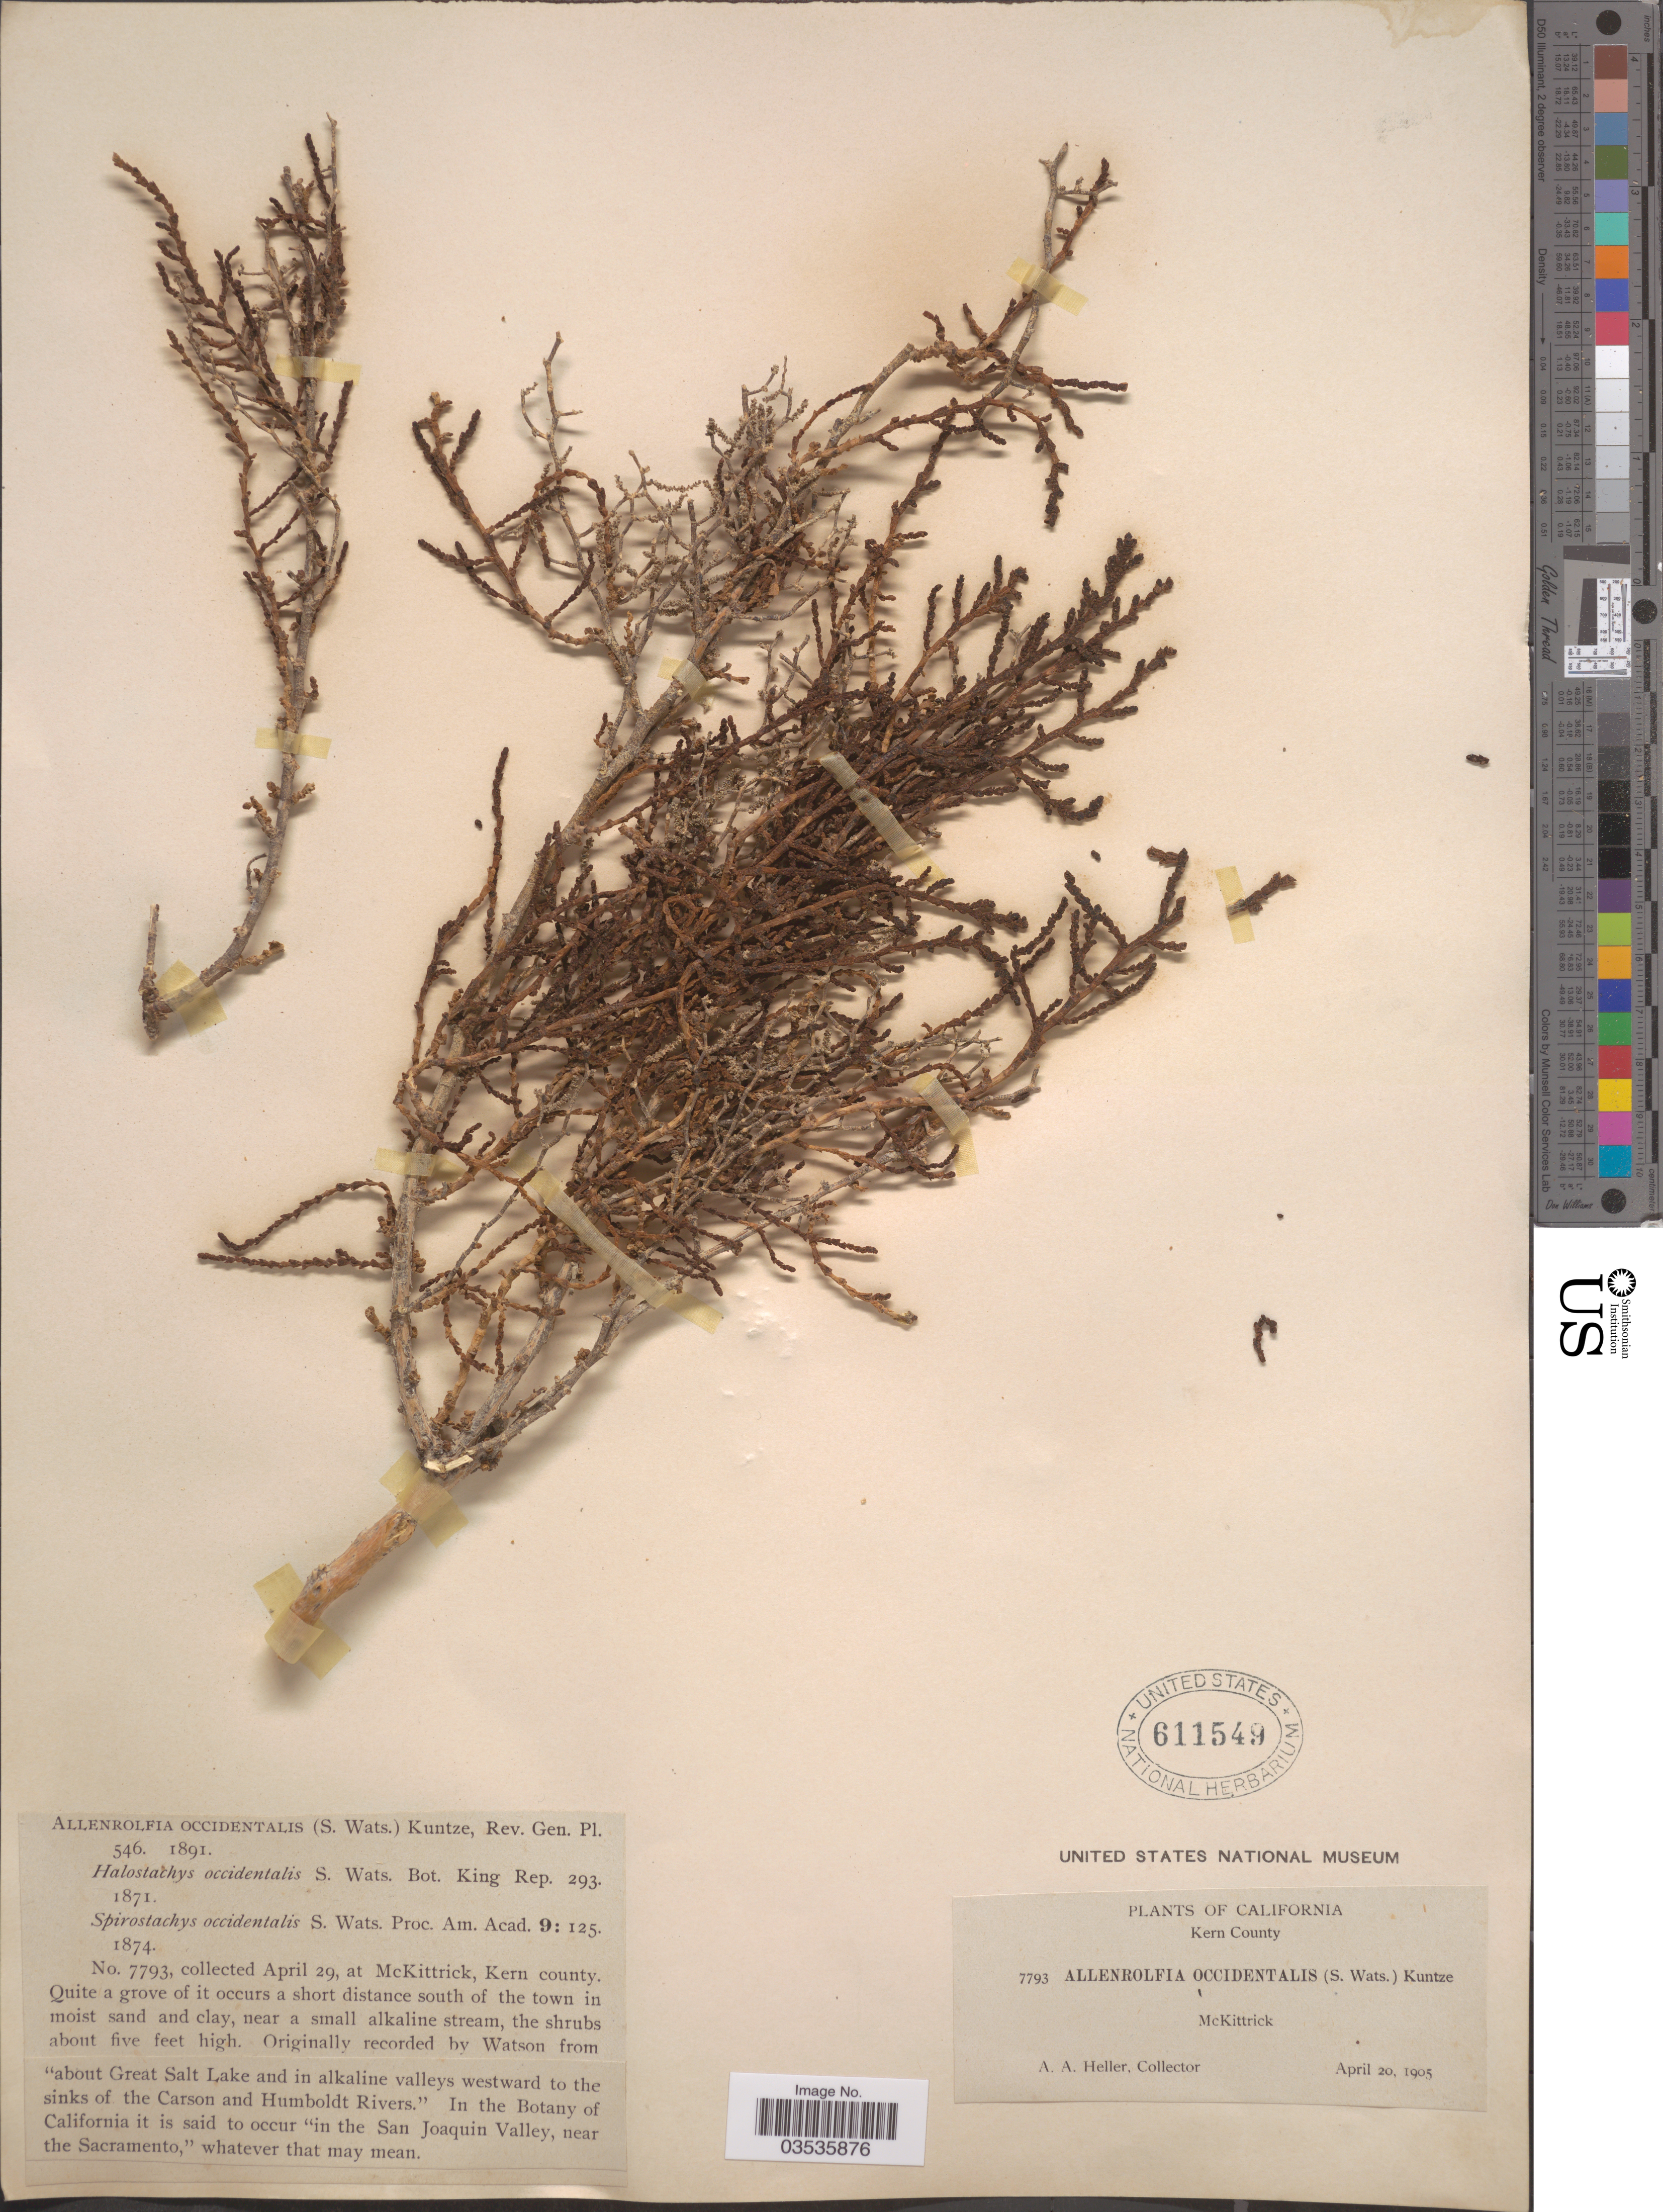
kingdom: Plantae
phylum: Tracheophyta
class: Magnoliopsida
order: Caryophyllales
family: Amaranthaceae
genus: Allenrolfea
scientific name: Allenrolfea occidentalis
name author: (S. Watson) Kuntze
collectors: A. A. Heller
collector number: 7793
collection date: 1905-04-20/1905-04-29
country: United States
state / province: California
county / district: Kern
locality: Kern County. McKittrick.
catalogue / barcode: US 611549